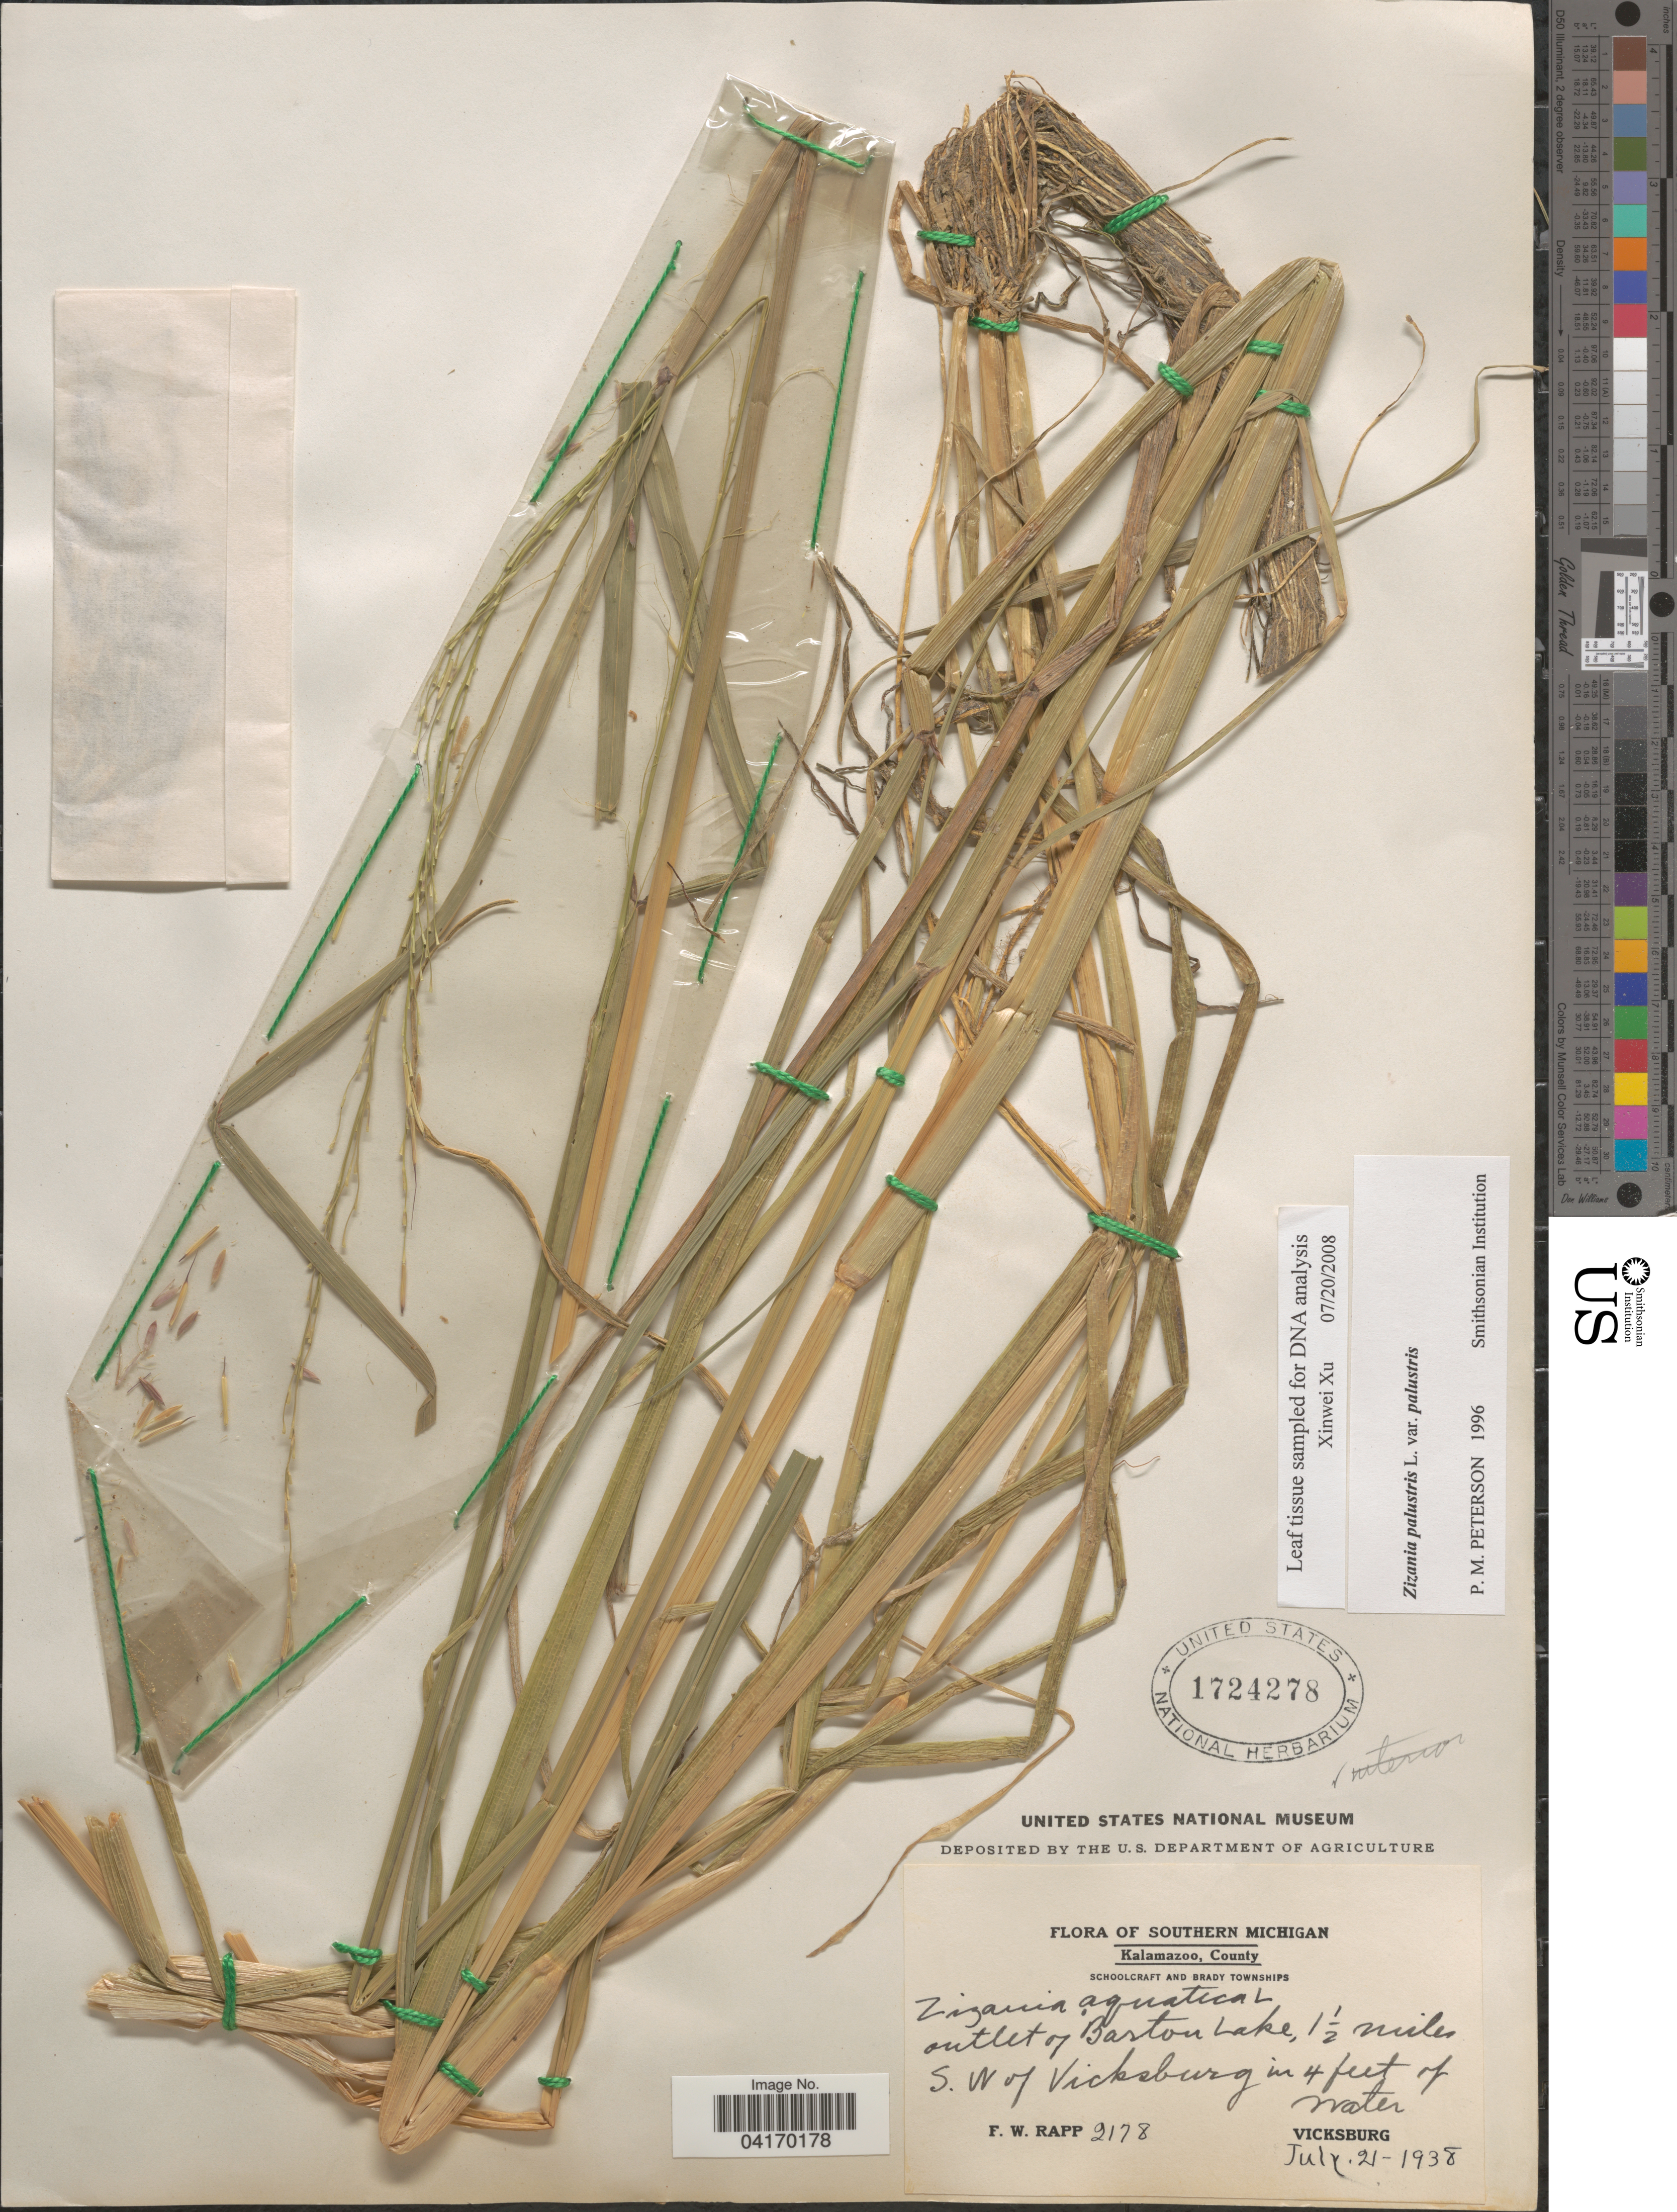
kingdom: Plantae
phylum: Tracheophyta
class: Liliopsida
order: Poales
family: Poaceae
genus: Zizania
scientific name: Zizania palustris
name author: L.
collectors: F. Rapp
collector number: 2178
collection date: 1938-07-21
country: United States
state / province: Michigan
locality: Southern Michigan. Kalamazoo, County. Outlet of Barton Lake, 1½ miles S.W of Vicksburg in 4 feet of water. Vicksburg.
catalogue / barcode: US 1724278